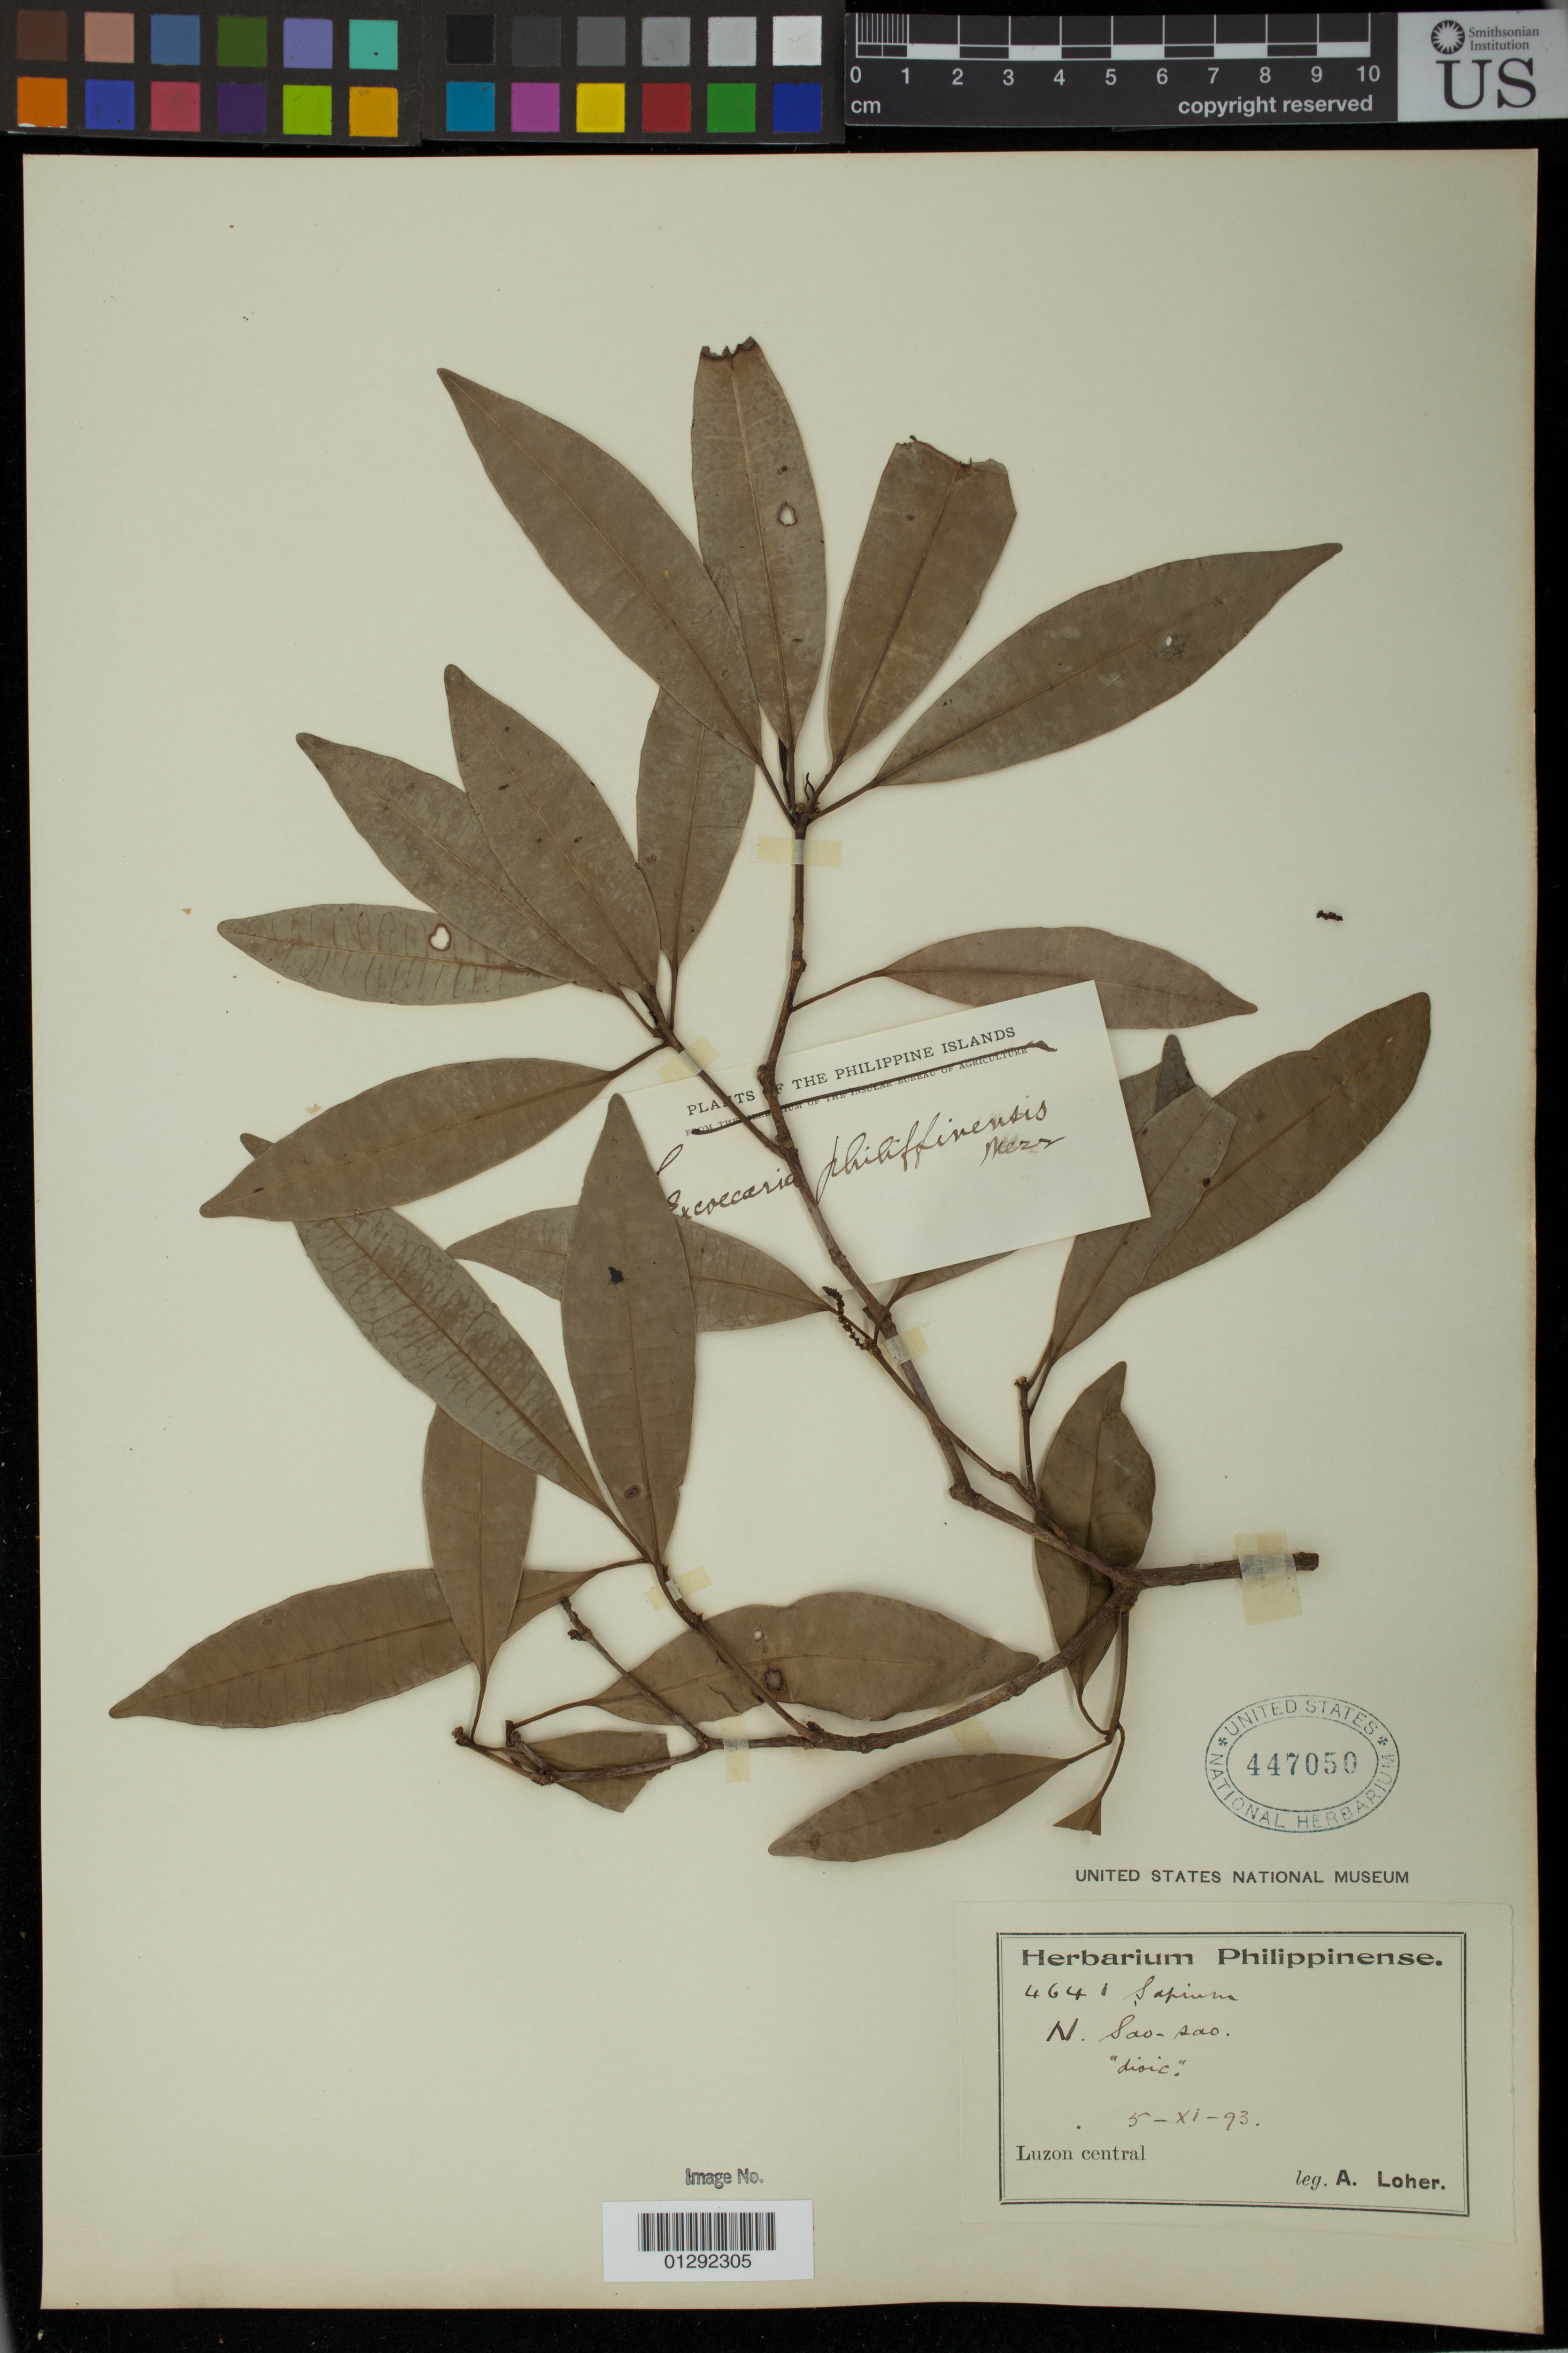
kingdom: Plantae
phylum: Tracheophyta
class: Magnoliopsida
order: Malpighiales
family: Euphorbiaceae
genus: Excoecaria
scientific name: Excoecaria philippinensis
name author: Merr.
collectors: A. Loher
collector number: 4641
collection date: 1893-11-05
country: Philippines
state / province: Central Luzon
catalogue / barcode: US 447050